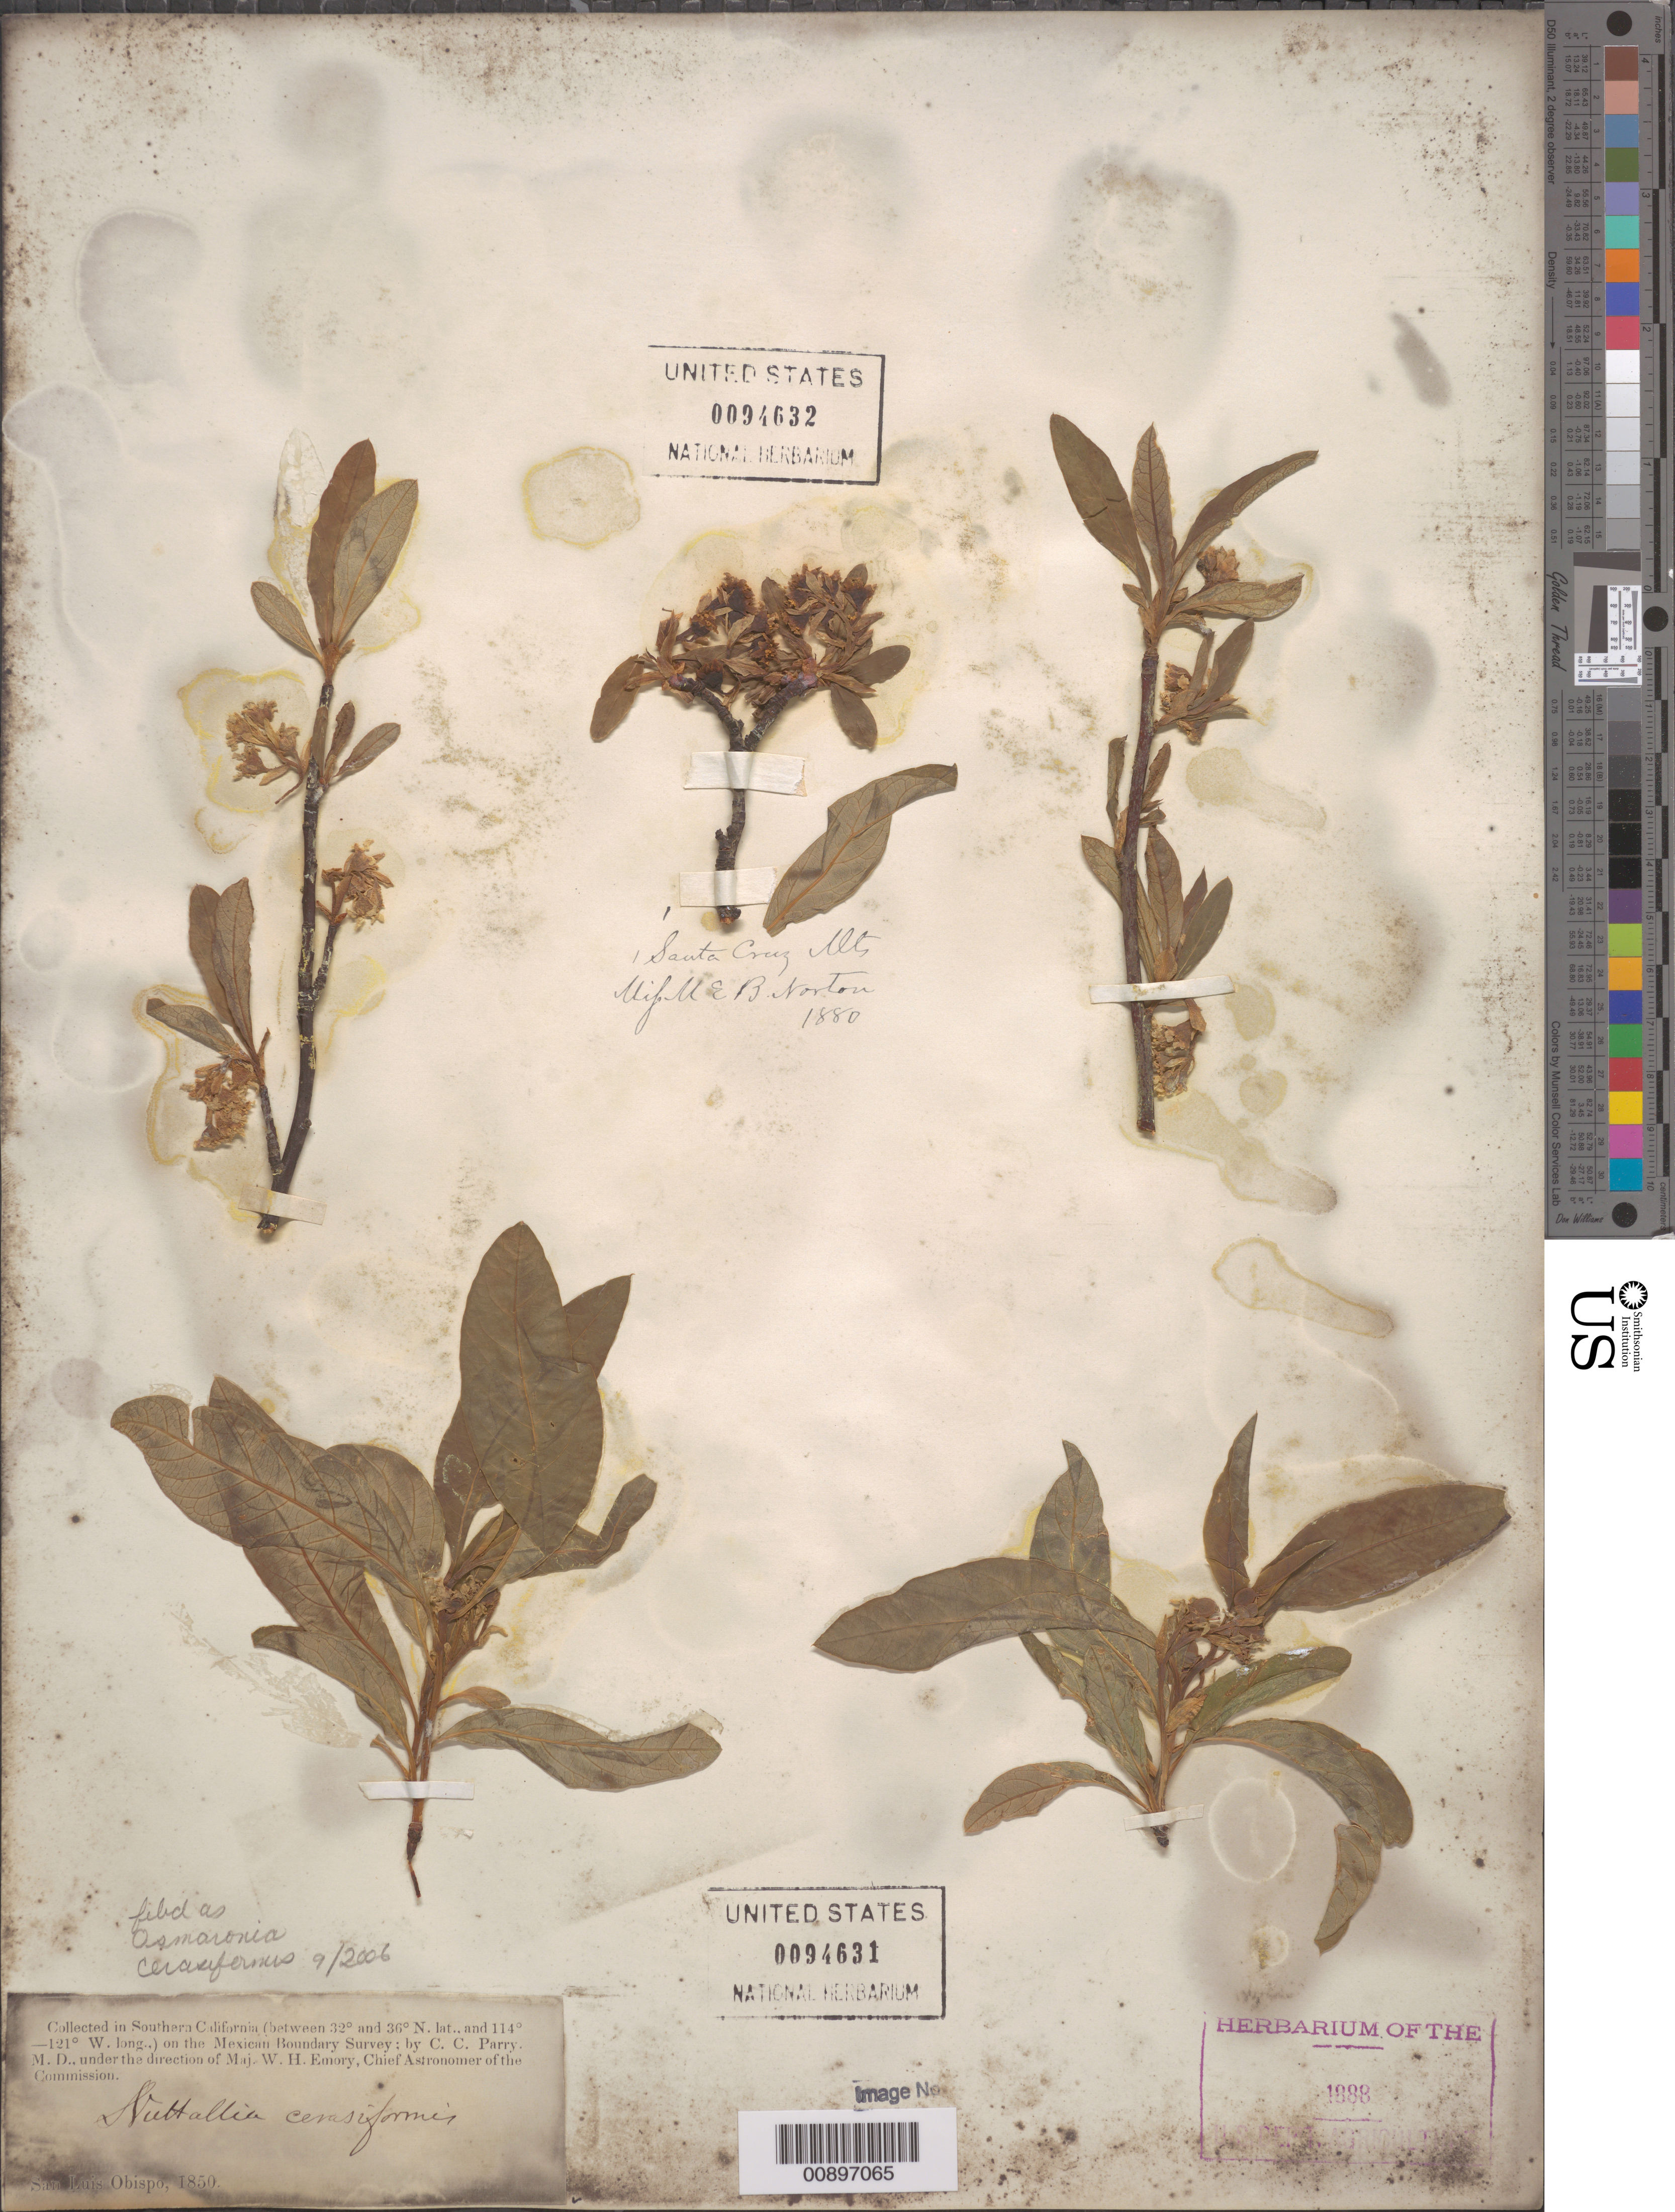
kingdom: Plantae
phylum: Tracheophyta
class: Magnoliopsida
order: Rosales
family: Rosaceae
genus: Oemleria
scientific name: Oemleria cerasiformis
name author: (Torr. & A. Gray ex Hook. & Arn.) J.W. Landon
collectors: C. C. Parry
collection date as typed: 1850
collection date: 1850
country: United States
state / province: California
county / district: San Luis Obispo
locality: San Luis Obispo, Southern California.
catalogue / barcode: US 94631